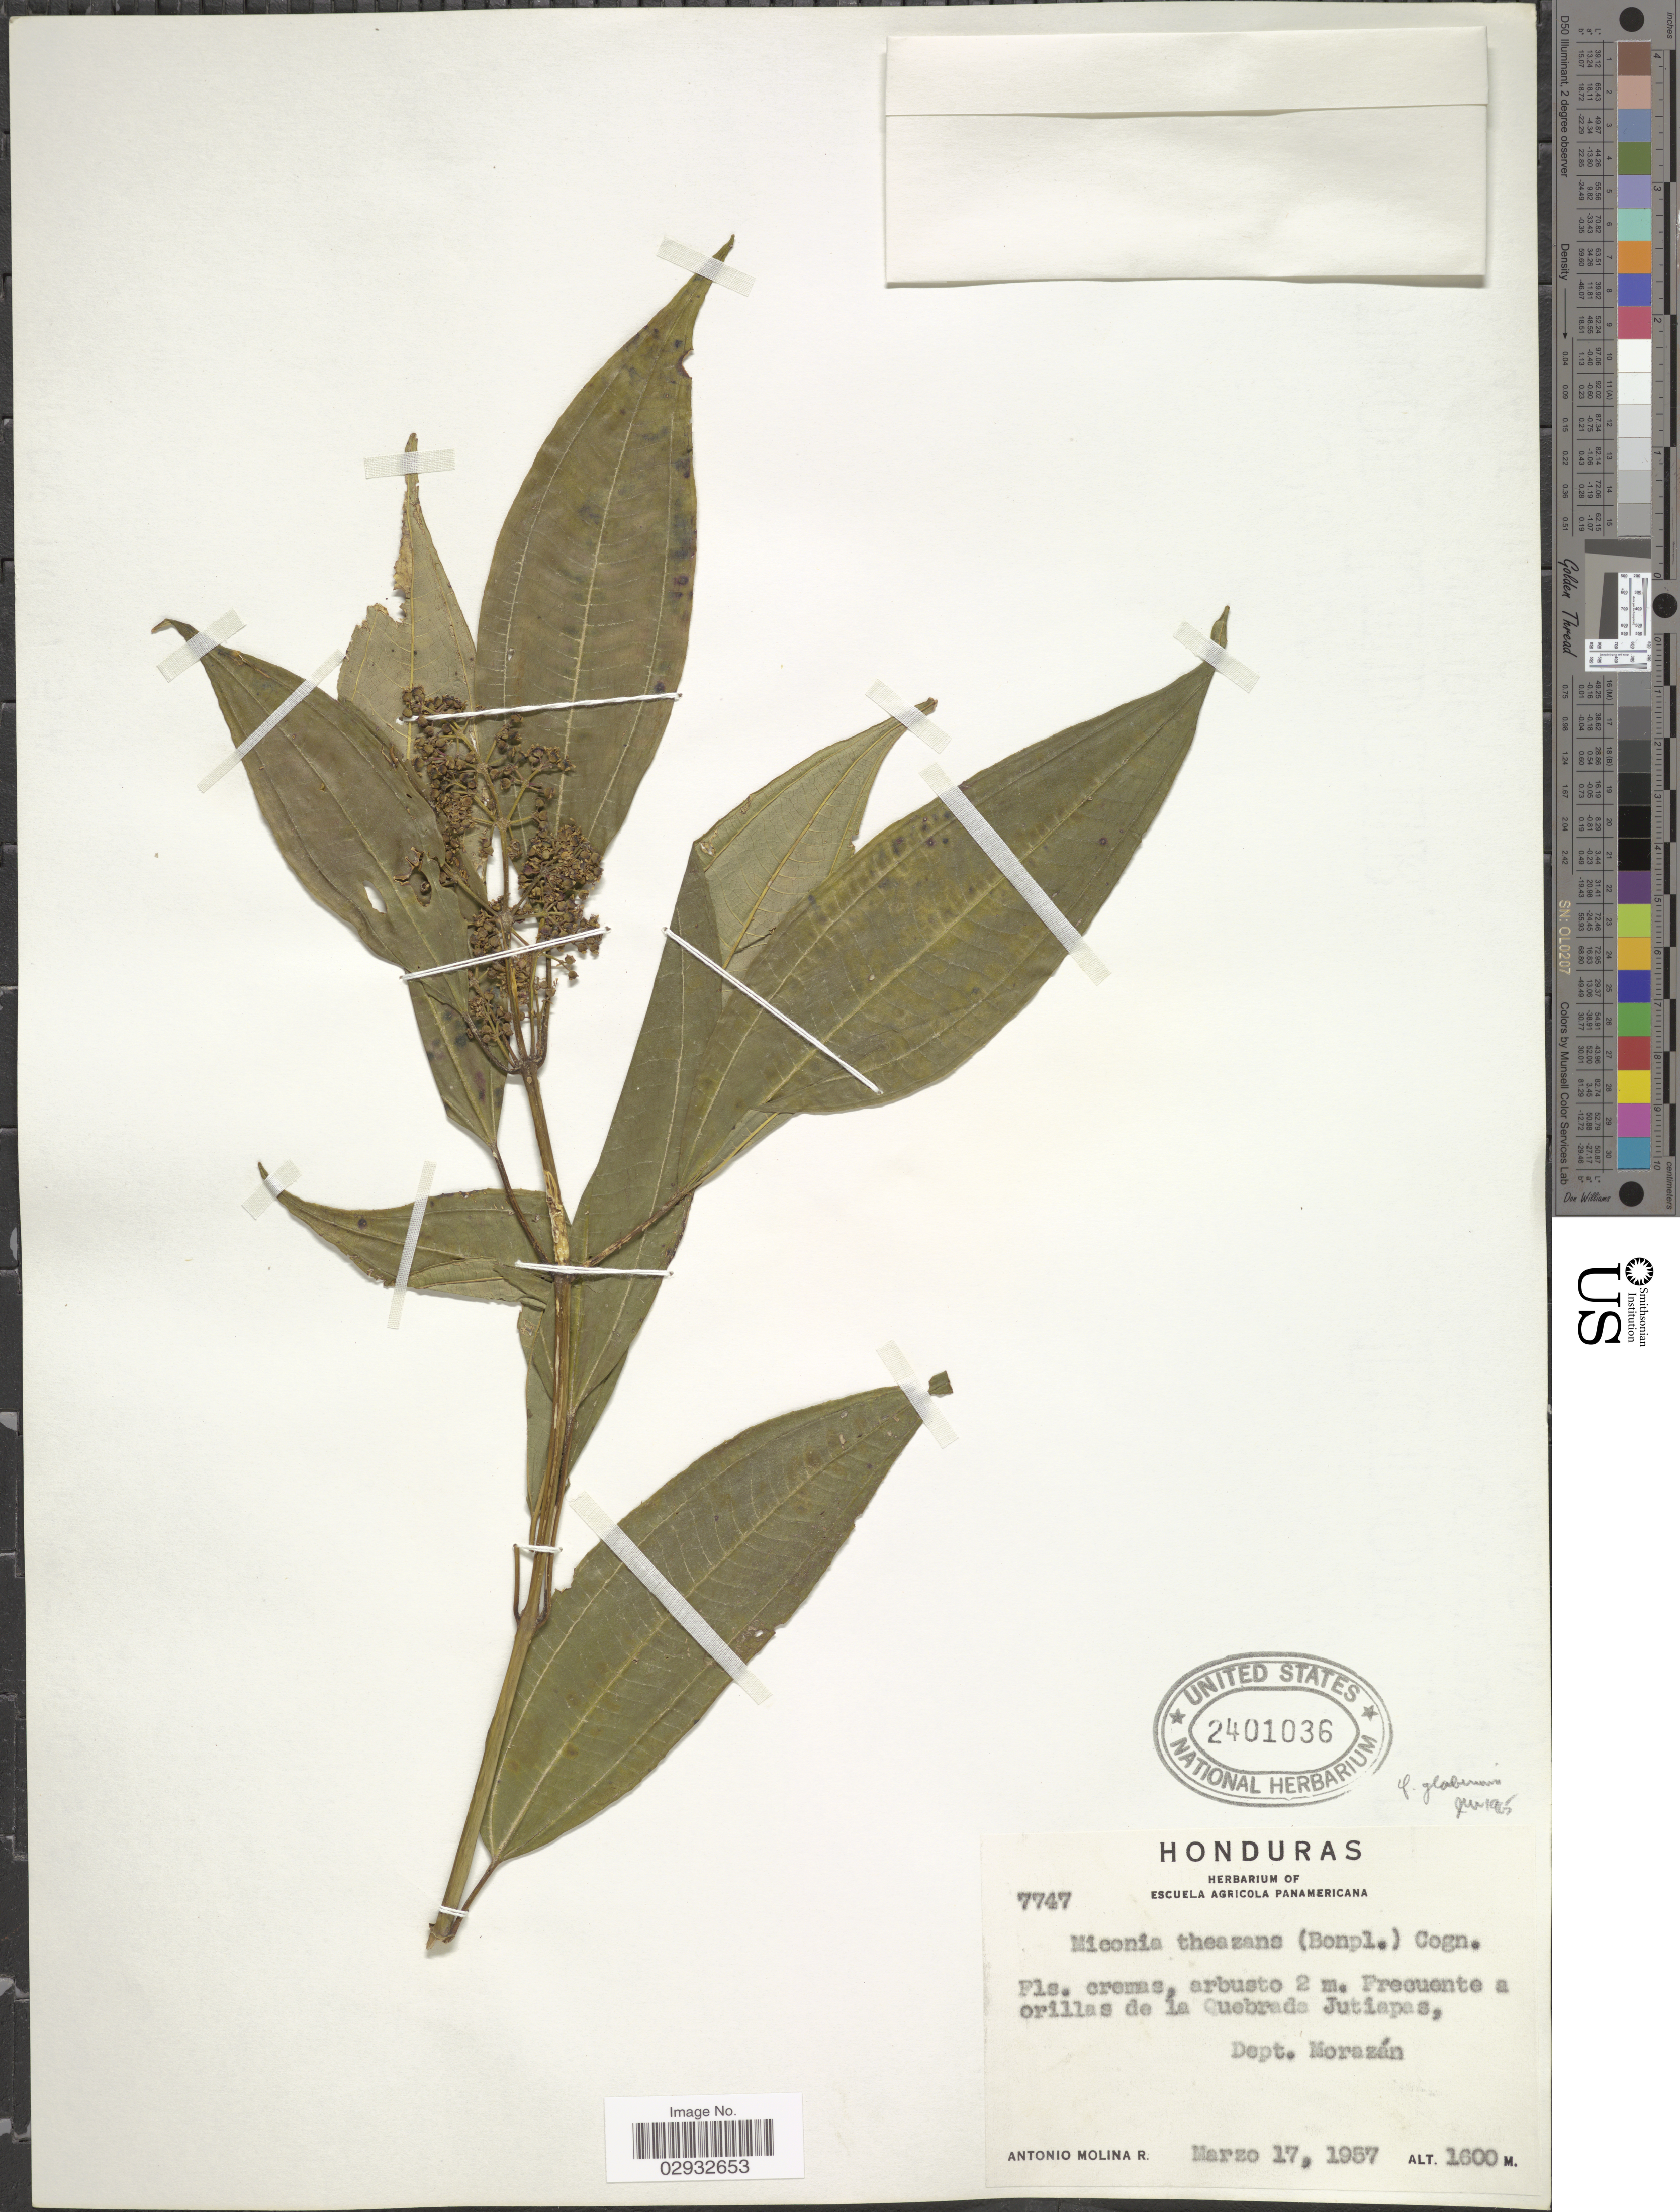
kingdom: Plantae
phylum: Tracheophyta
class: Magnoliopsida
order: Myrtales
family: Melastomataceae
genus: Miconia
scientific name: Miconia glaberrima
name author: (Schltdl.) Naudin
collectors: A. Molina R.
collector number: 7747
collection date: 1957-03-17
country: Honduras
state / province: Fco. Morazán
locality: A orillas de la Quebrada Jutiapas, Dept. Morazán.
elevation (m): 1600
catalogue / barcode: US 2401036